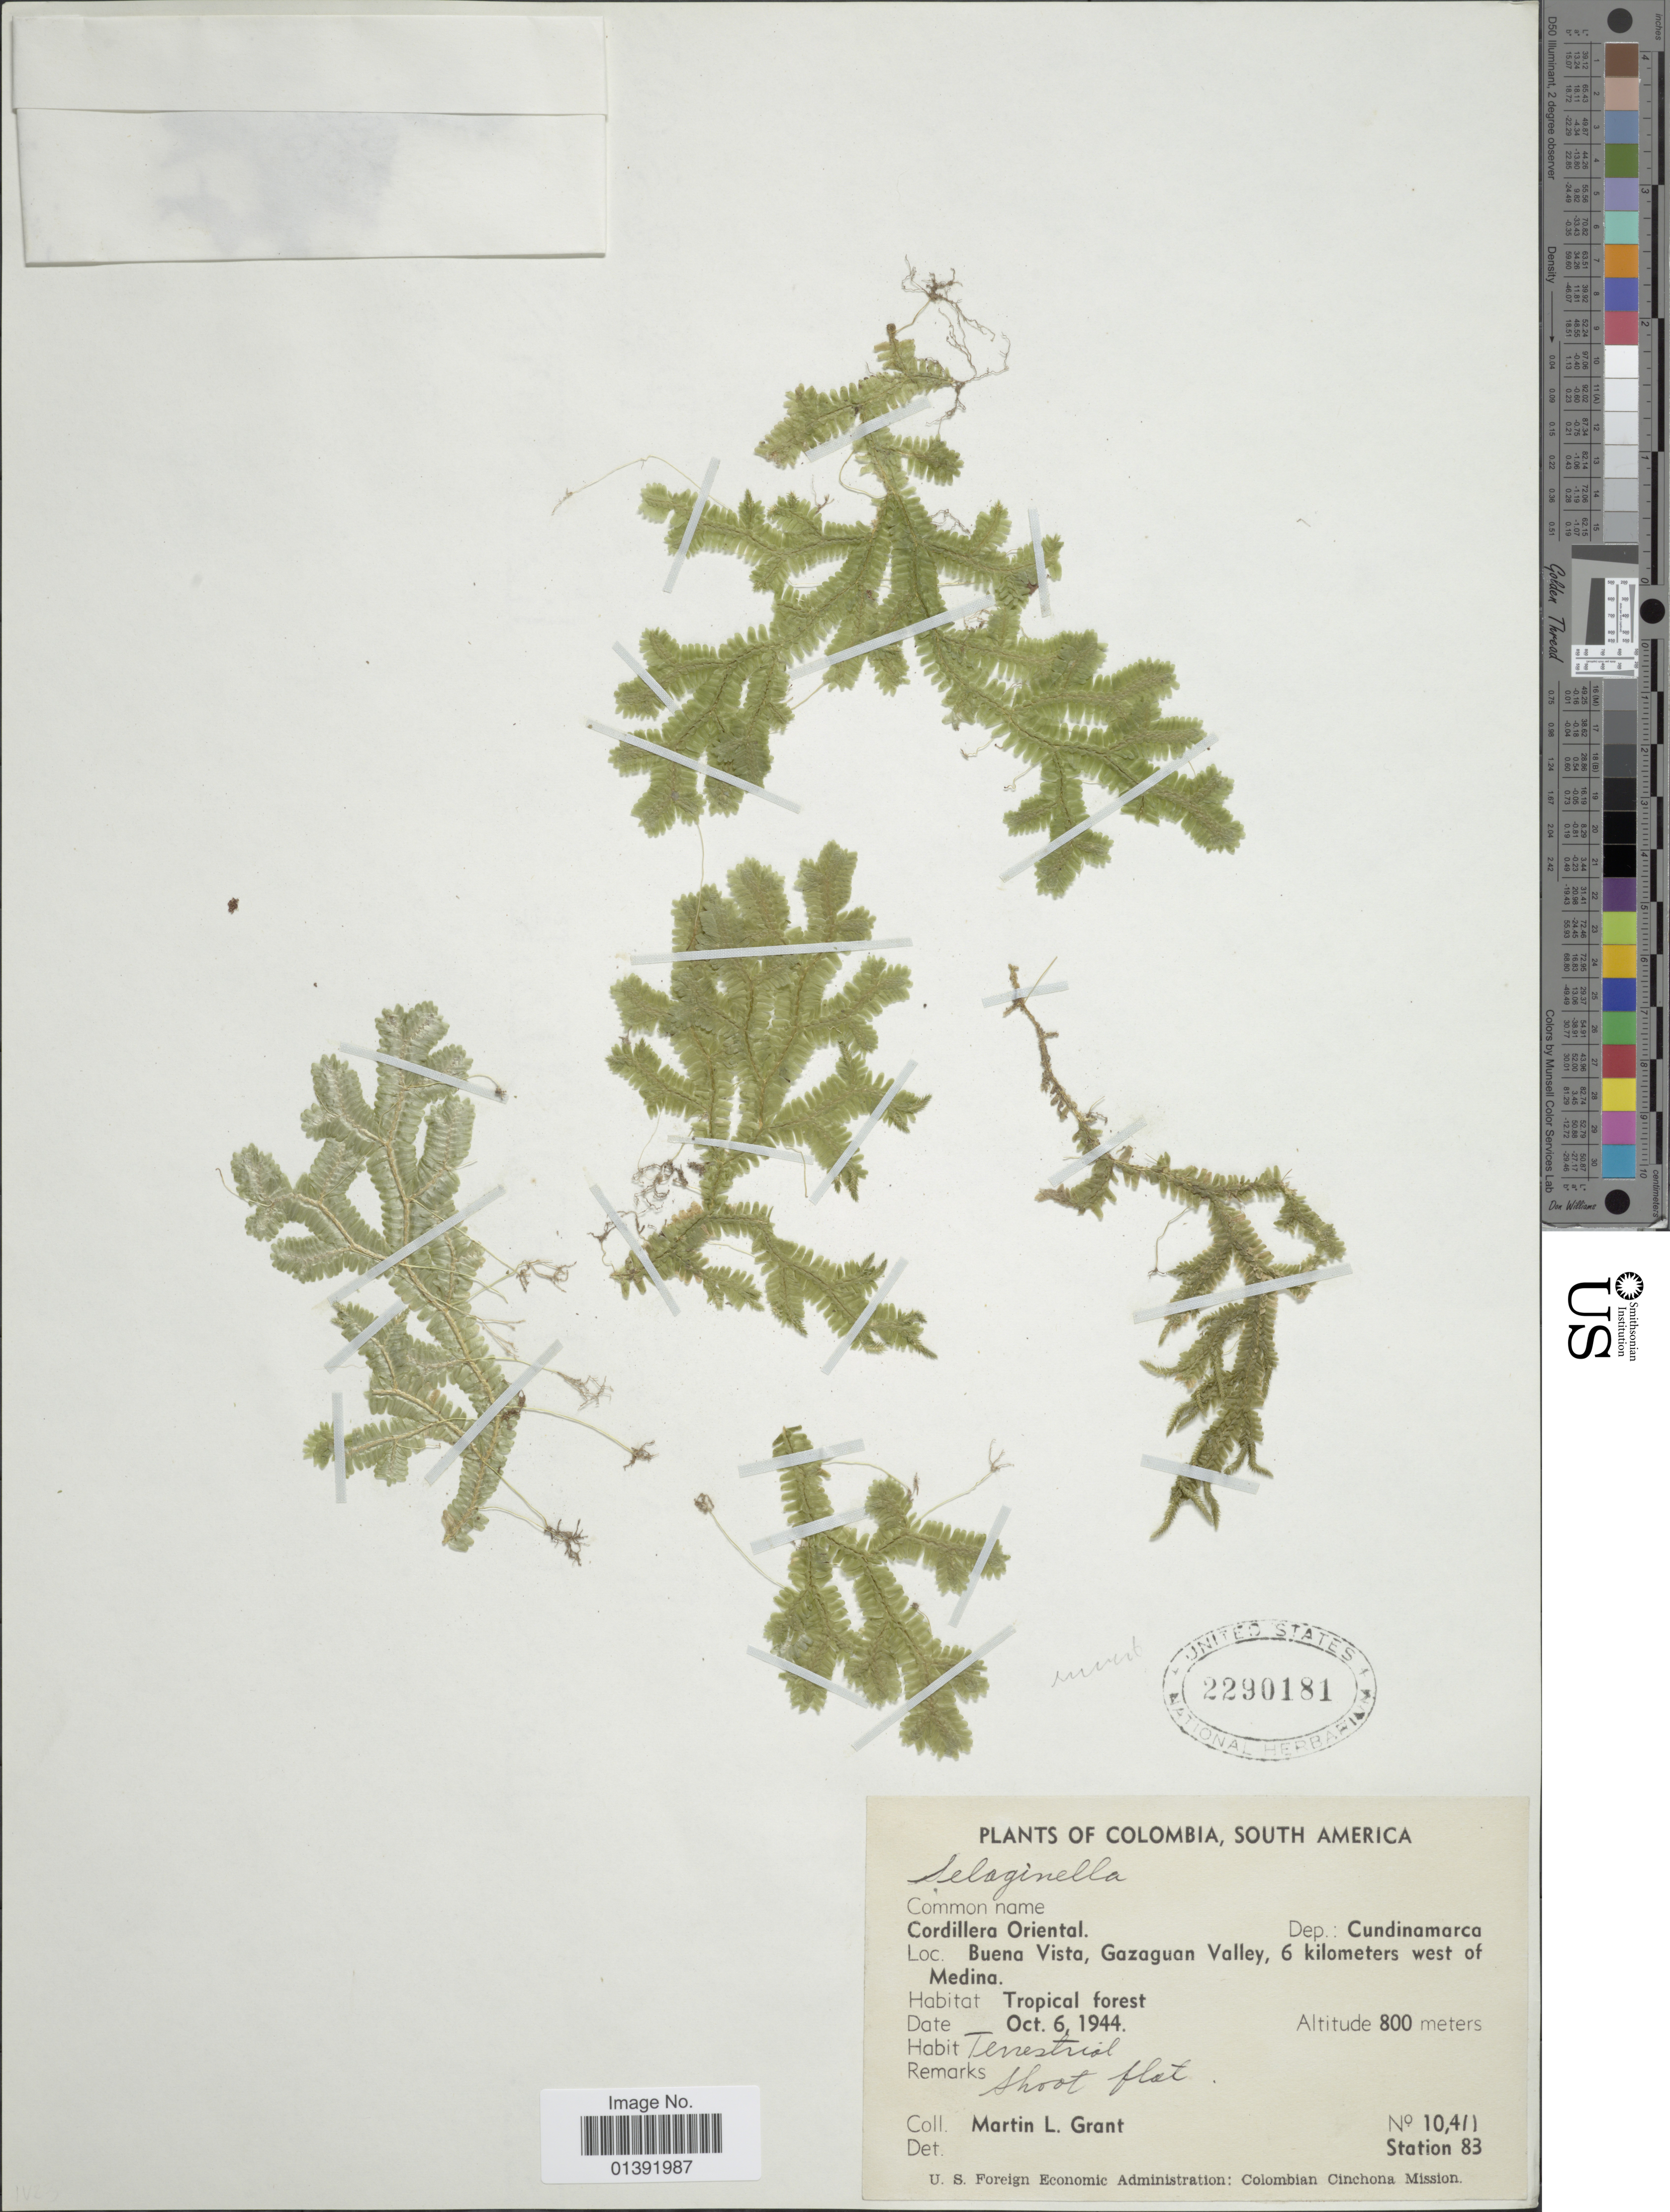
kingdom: Plantae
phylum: Tracheophyta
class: Lycopodiopsida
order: Selaginellales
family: Selaginellaceae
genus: Selaginella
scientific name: Selaginella truncata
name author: H. Karst. ex A. Braun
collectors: M. L. Grant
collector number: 10411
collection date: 1944-10-06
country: Colombia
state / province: Cundinamarca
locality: Cordillera Oriental, Buena Vista, Gazaguan Valley, 6 kilometers west of Medina, Station 83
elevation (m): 800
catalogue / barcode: US 2290181